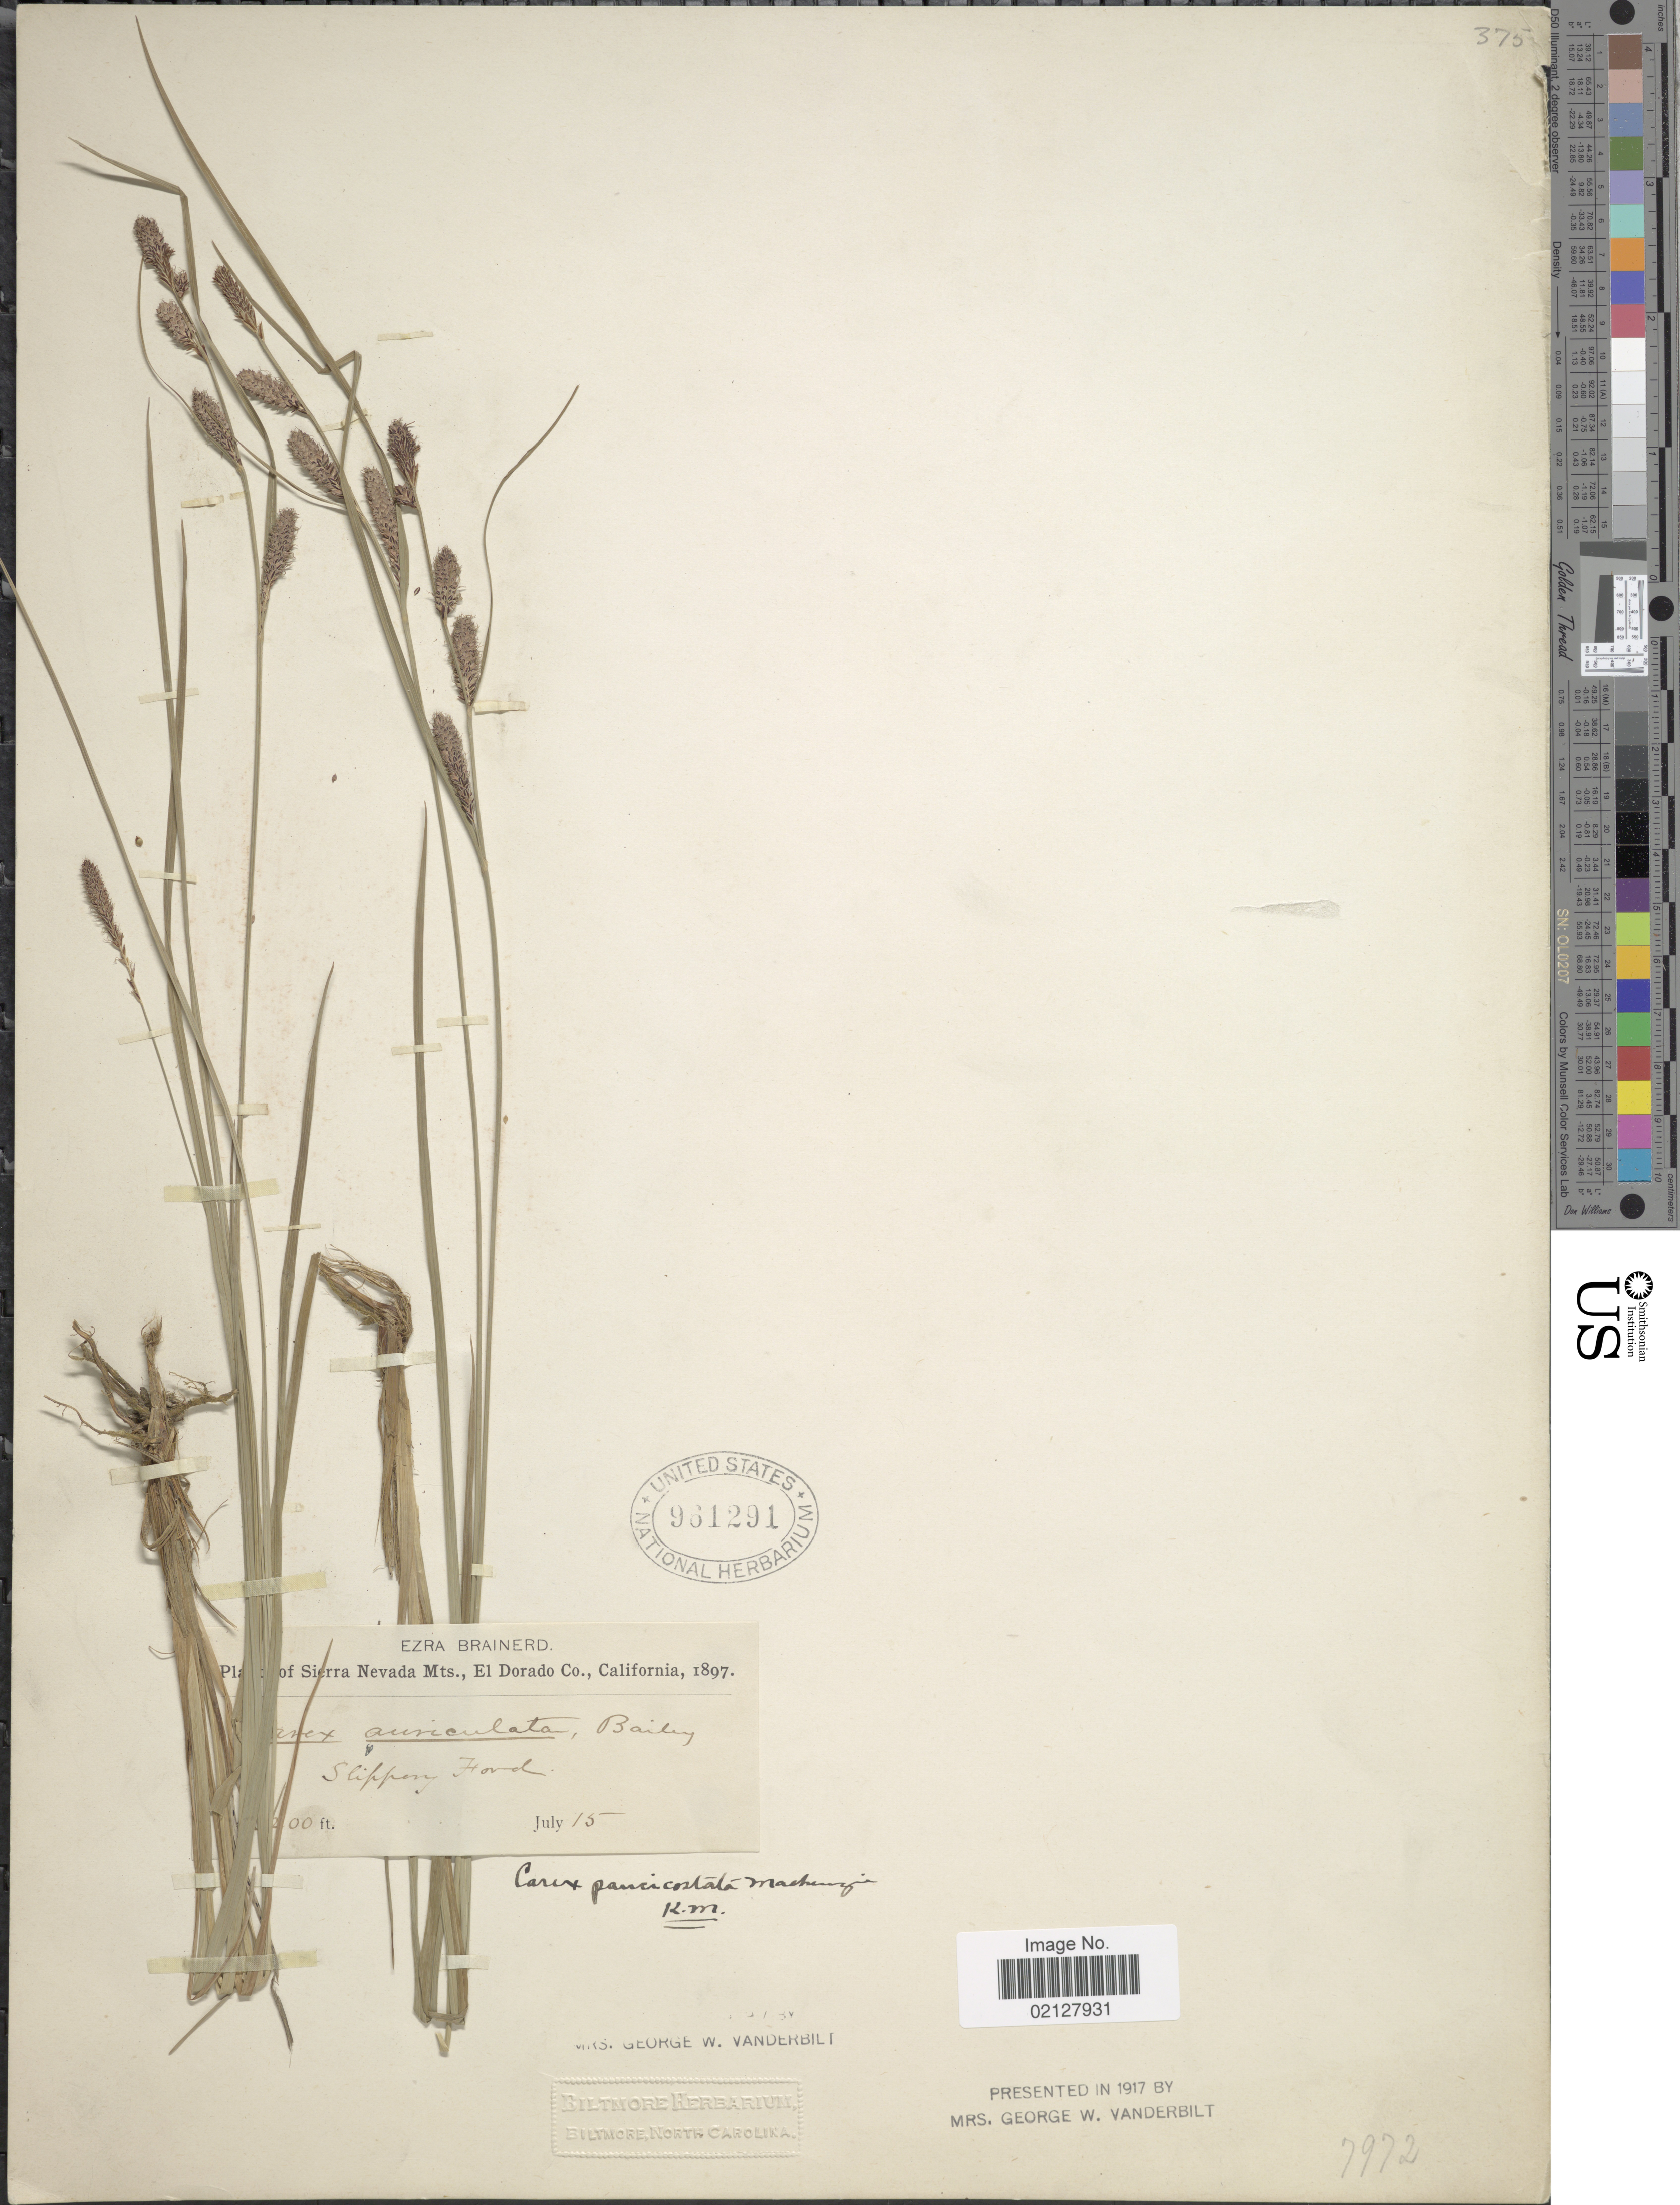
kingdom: Plantae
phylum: Tracheophyta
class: Liliopsida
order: Poales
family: Cyperaceae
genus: Carex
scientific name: Carex kelloggii var. impressa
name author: (L.H. Bailey) B.L. Wilson & Otting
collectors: E. Brainerd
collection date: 1897-07-15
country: United States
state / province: California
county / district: El Dorado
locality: Sierra Nevada Mts., El Dorado Co.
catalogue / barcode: US 961291